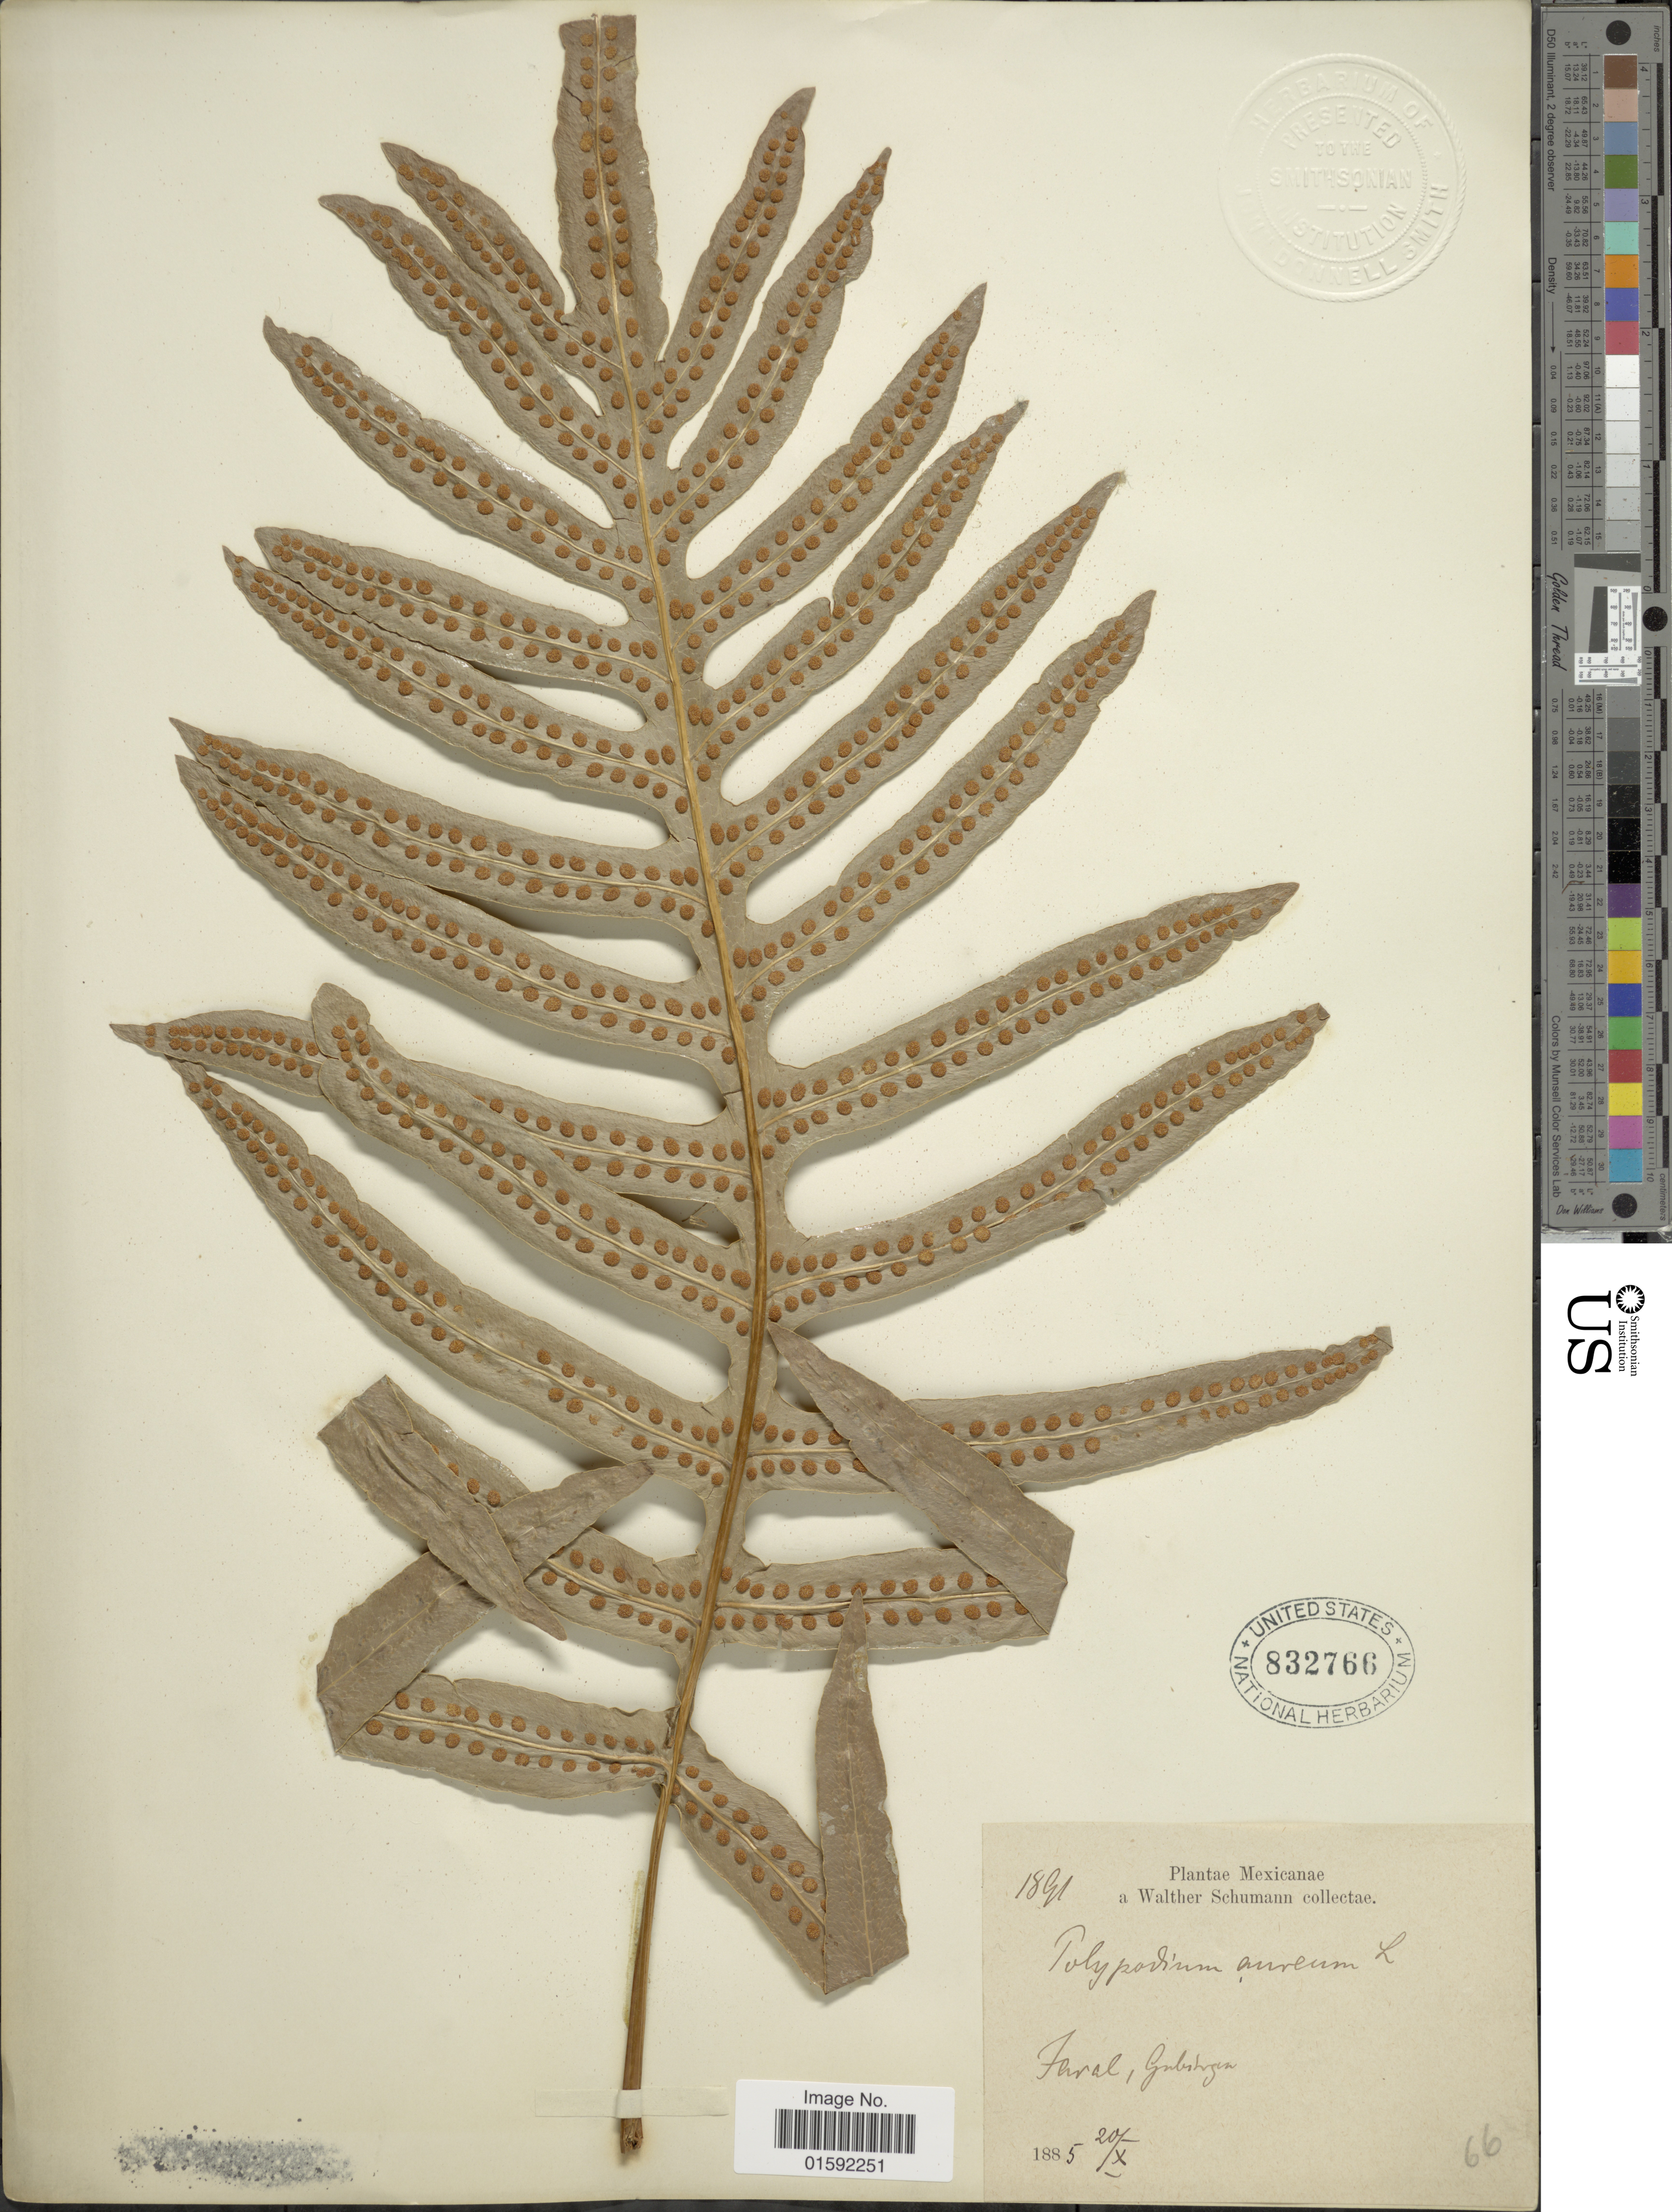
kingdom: Plantae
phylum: Tracheophyta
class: Polypodiopsida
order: Polypodiales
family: Polypodiaceae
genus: Phlebodium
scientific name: Phlebodium pseudoaureum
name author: (Cav.) Lellinger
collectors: W. Schumann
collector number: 1891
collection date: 1885-10-20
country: Mexico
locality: Mexicanae, Faral, Gubirgen.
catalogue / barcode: US 832766